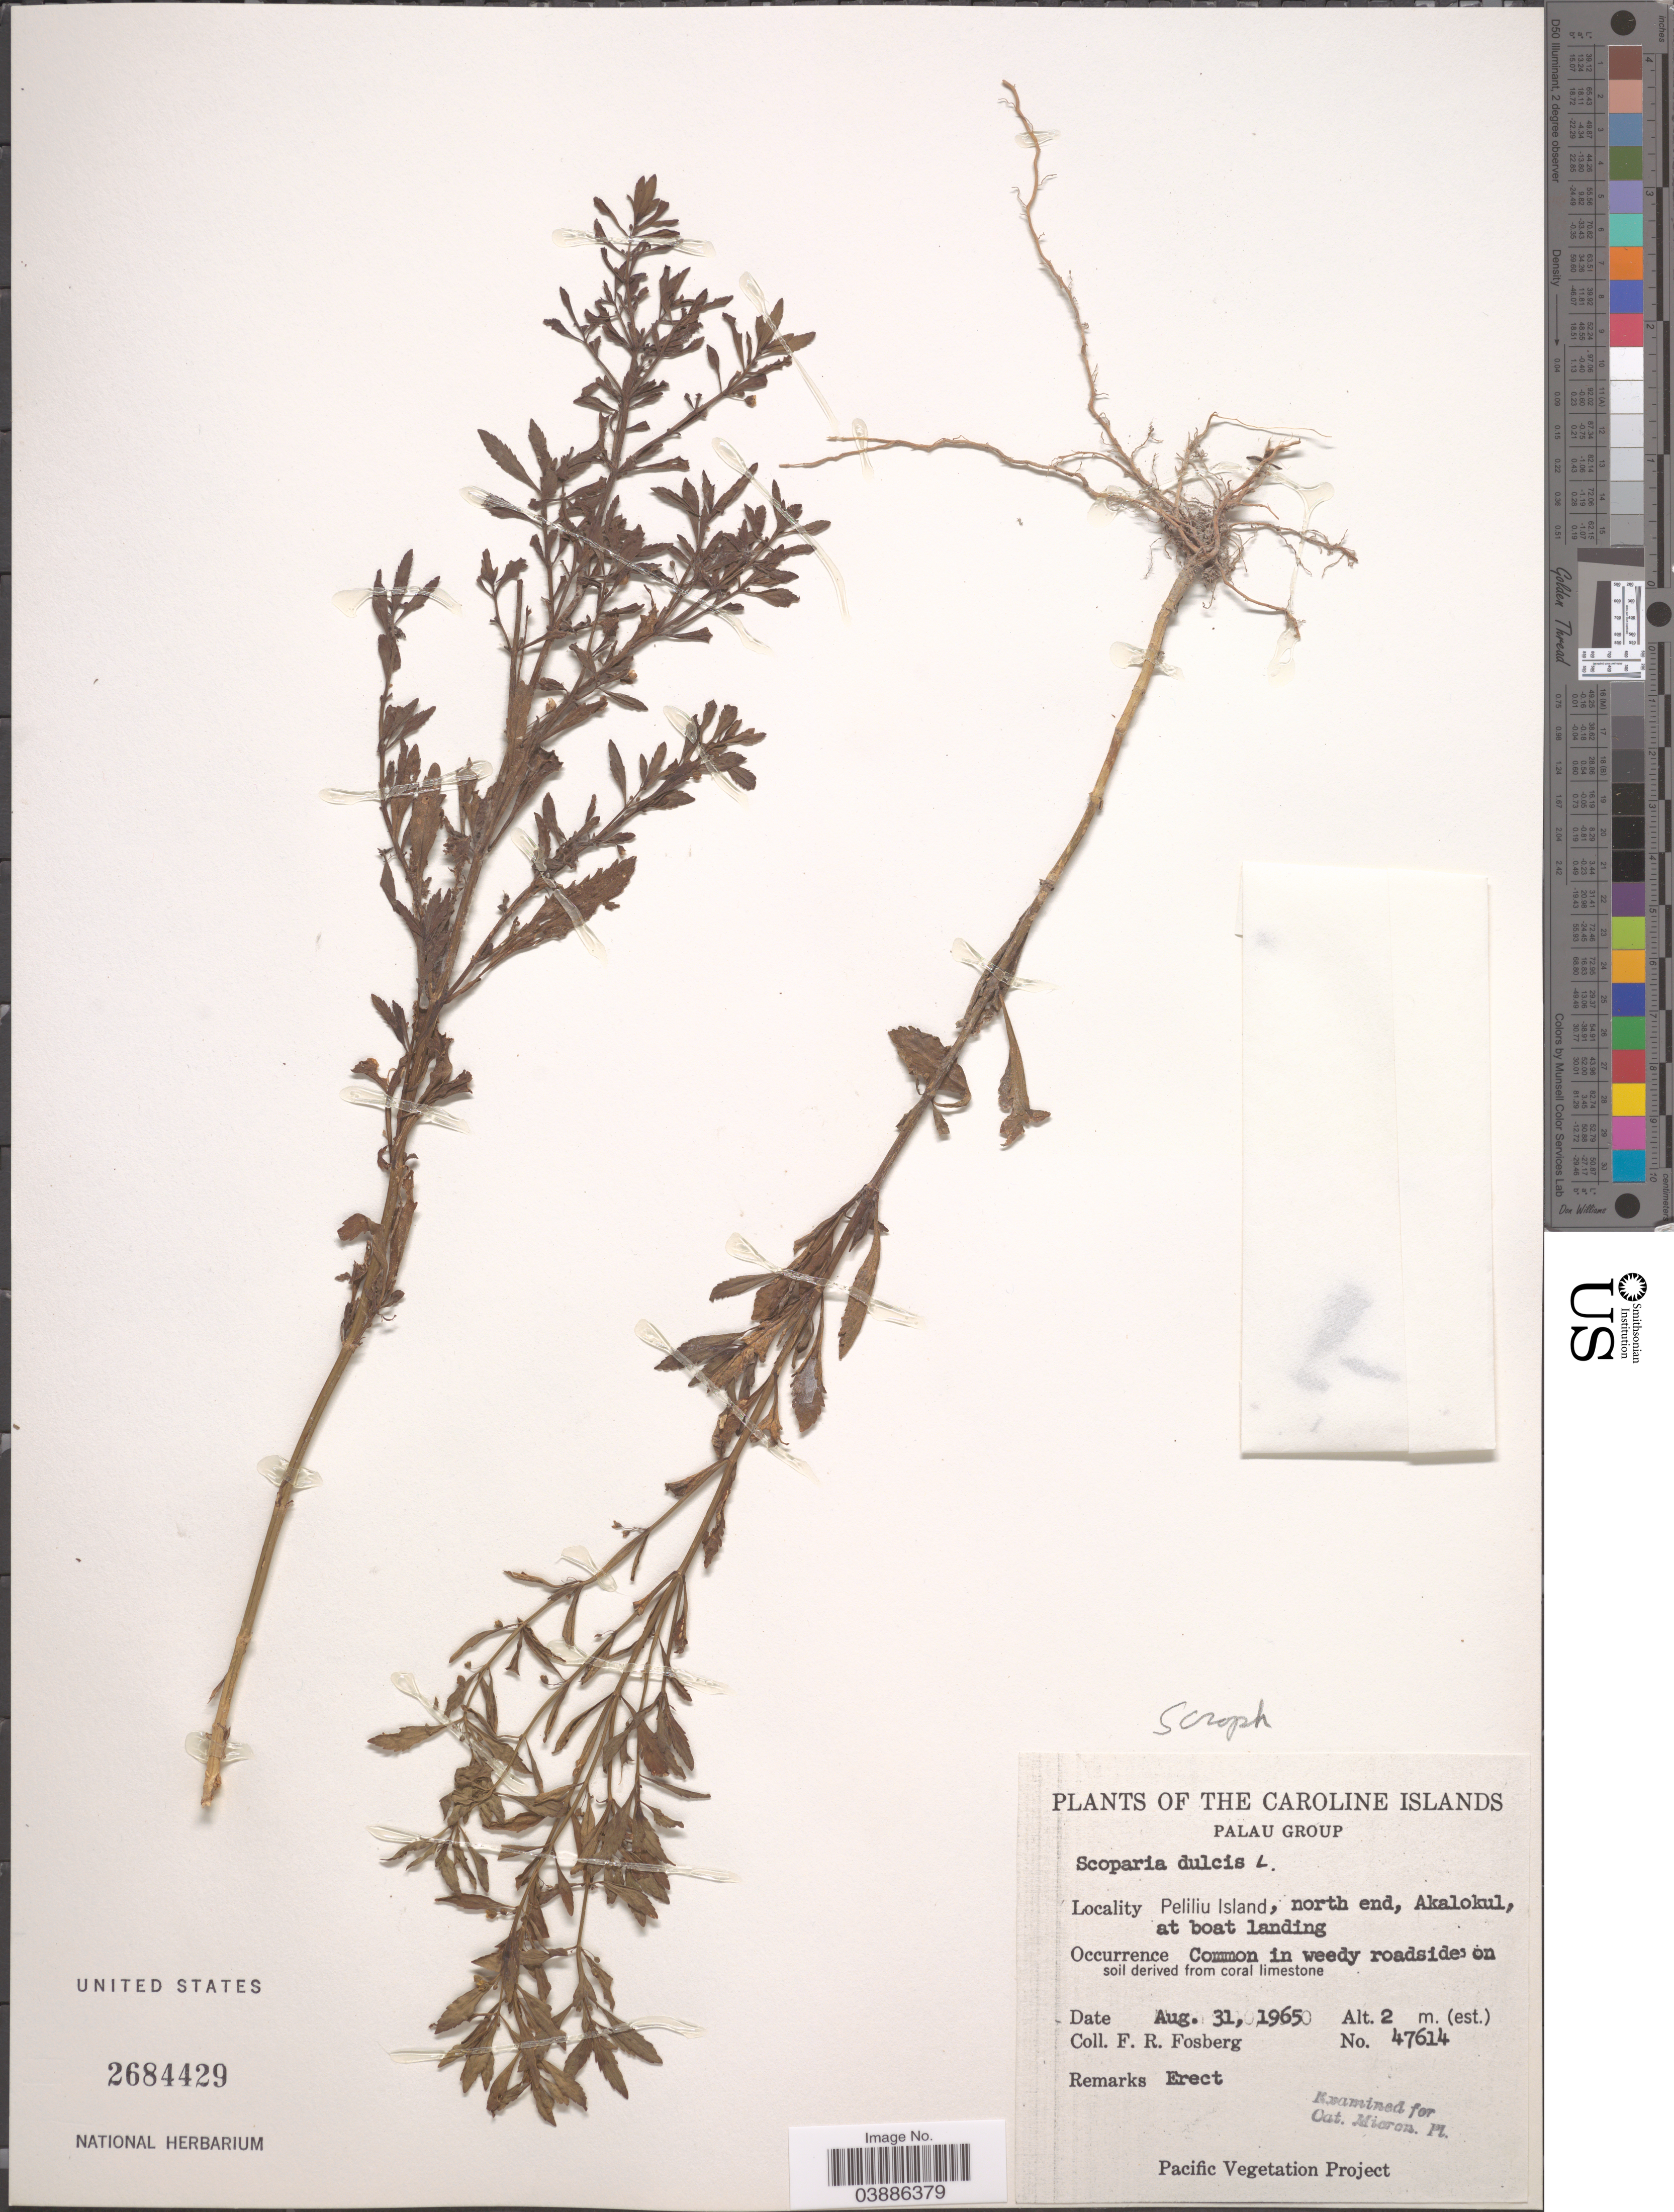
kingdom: Plantae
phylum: Tracheophyta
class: Magnoliopsida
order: Lamiales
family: Plantaginaceae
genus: Scoparia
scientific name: Scoparia dulcis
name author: L.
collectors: F. R. Fosberg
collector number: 47614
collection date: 1965-08-31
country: Palau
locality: Caroline Islands. Palau Group. Peliliu Island, north end, Akalokul, at boat landing.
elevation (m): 2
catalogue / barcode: US 2684429